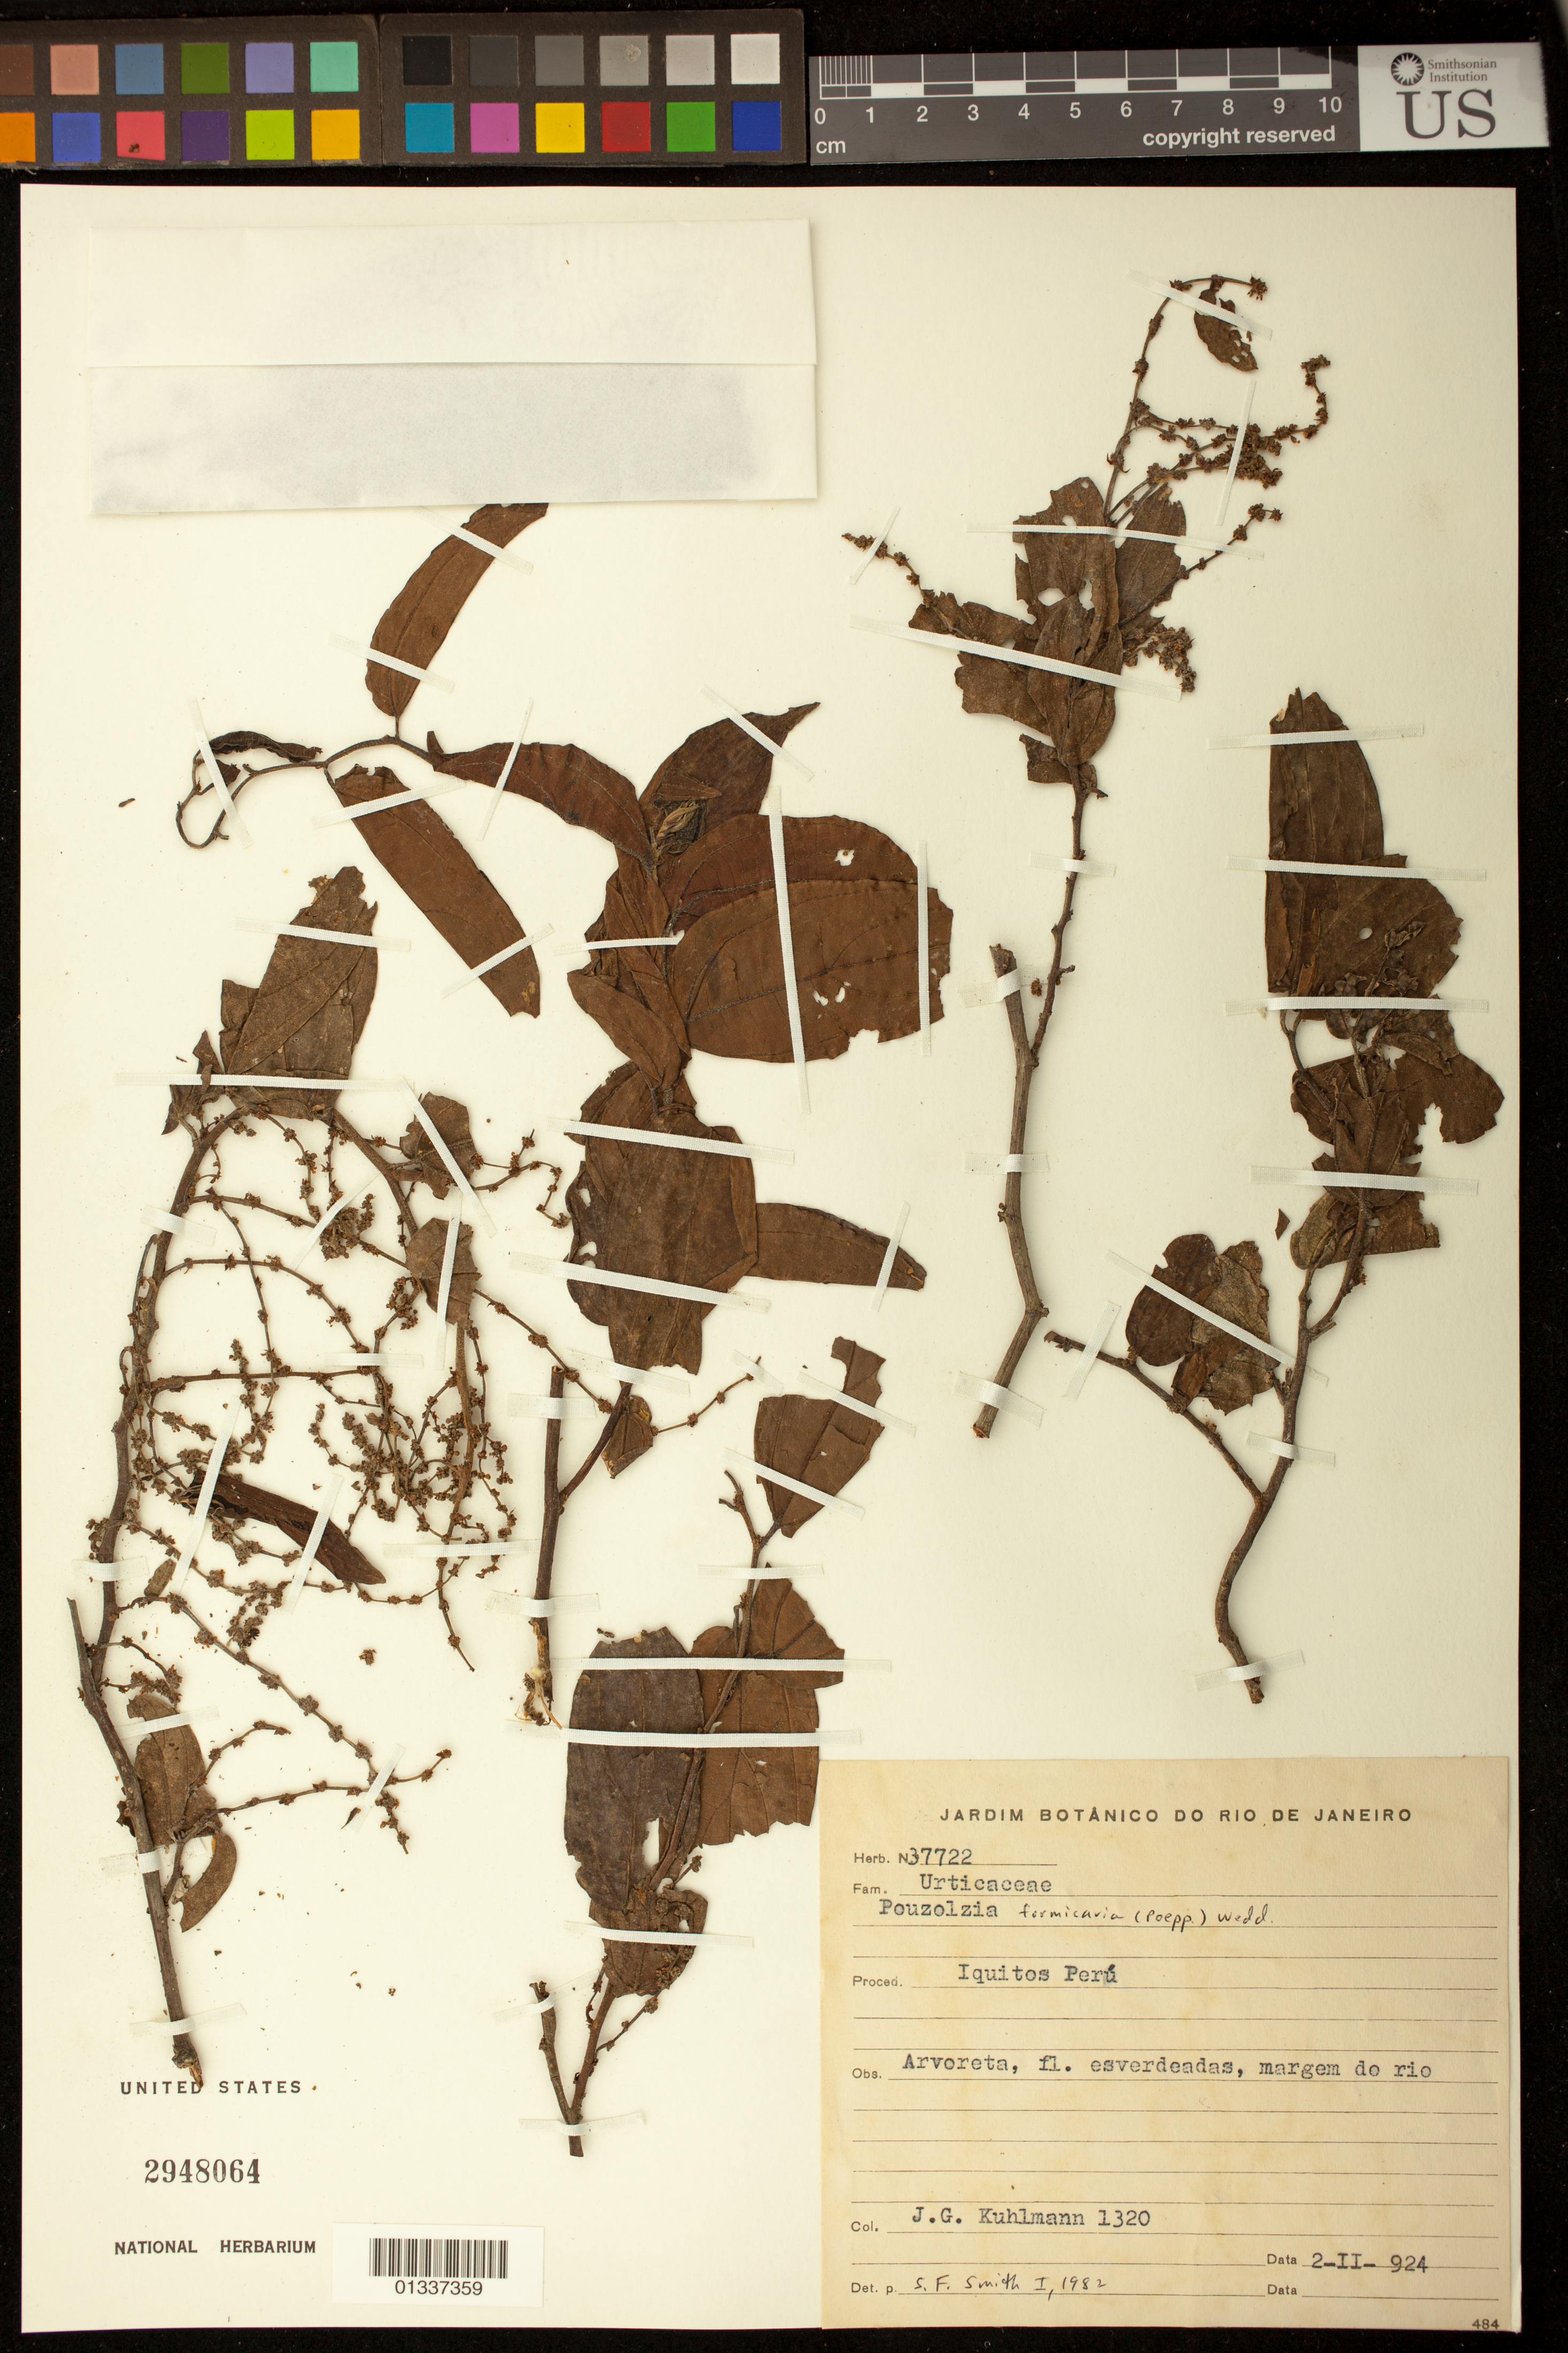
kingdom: Plantae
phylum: Tracheophyta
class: Magnoliopsida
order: Rosales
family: Urticaceae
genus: Pouzolzia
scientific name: Pouzolzia formicaria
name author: (Poepp. ex Wedd.) Wedd.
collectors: J. G. Kuhlmann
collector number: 1320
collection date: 1924-02-02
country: Peru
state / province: Loreto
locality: Iquitos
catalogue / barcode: US 2948064